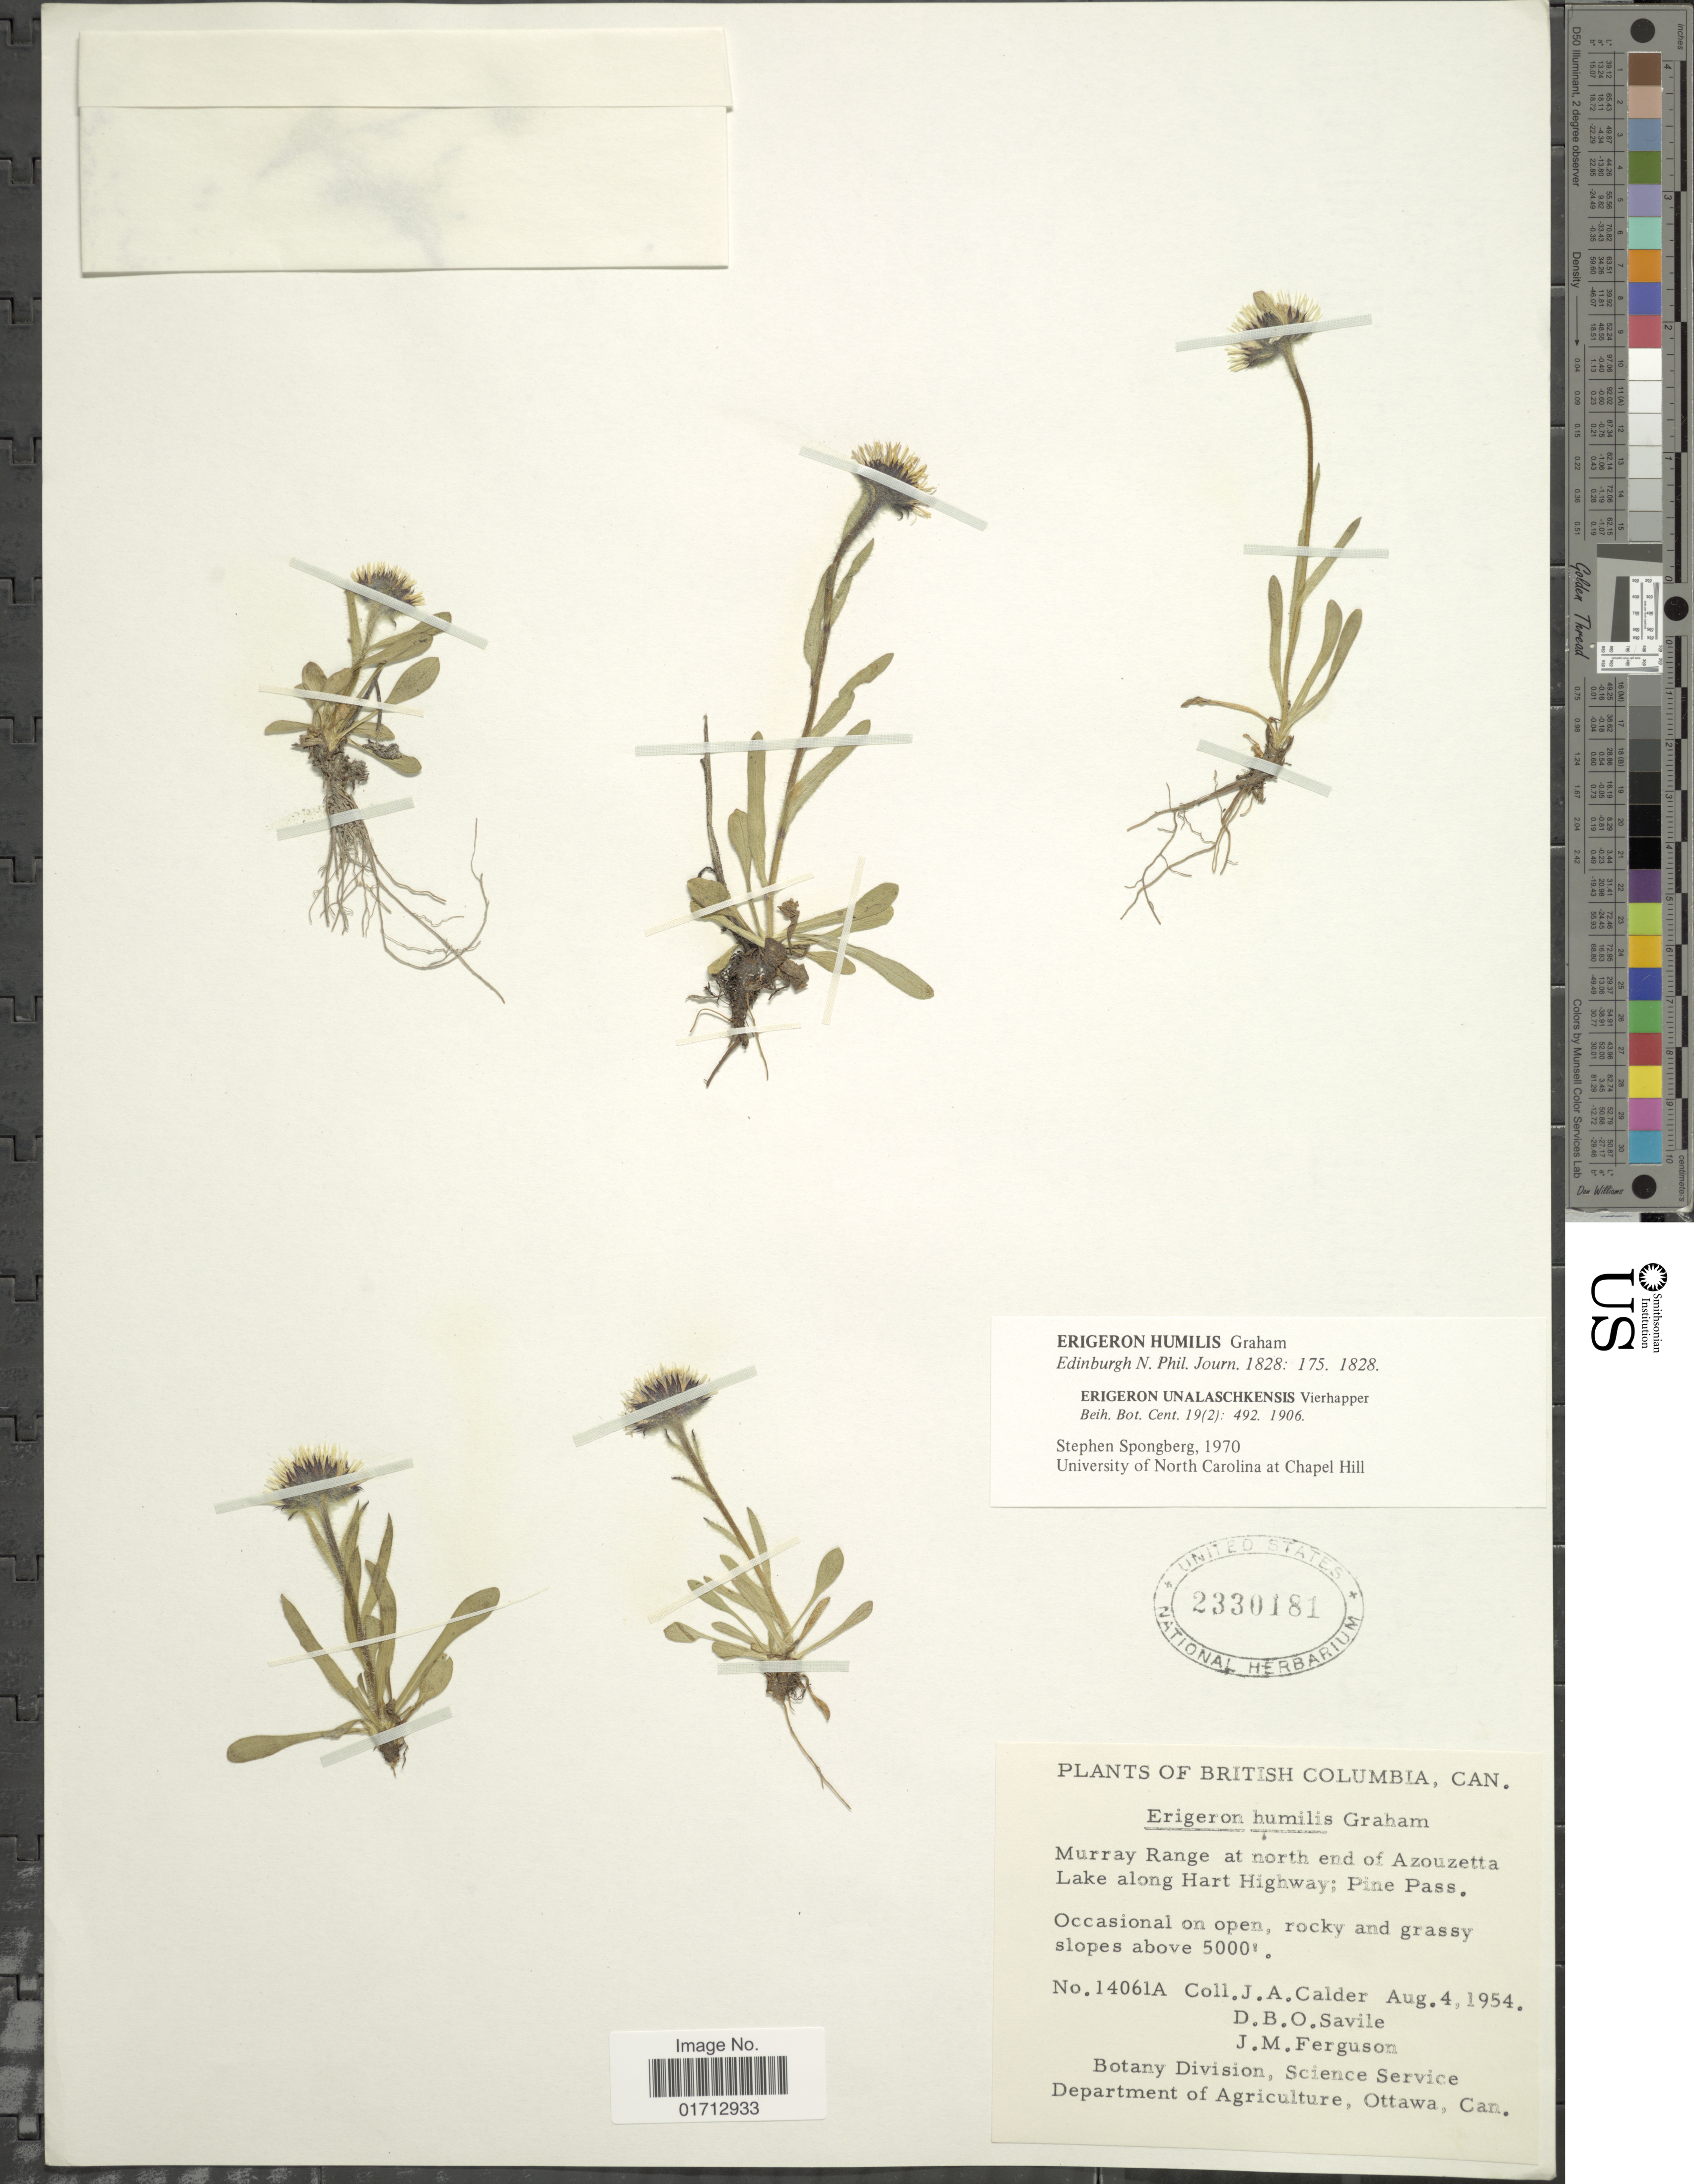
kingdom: Plantae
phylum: Tracheophyta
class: Magnoliopsida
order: Asterales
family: Asteraceae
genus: Erigeron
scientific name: Erigeron humilis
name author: Graham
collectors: J. A. Calder, D. Savile & J. M. Ferguson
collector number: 14061A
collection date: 1954-08-04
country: Canada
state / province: British Columbia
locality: Murray range at north end of Azouzetta Lake along Hart Highway.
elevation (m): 1524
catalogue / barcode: US 2330481